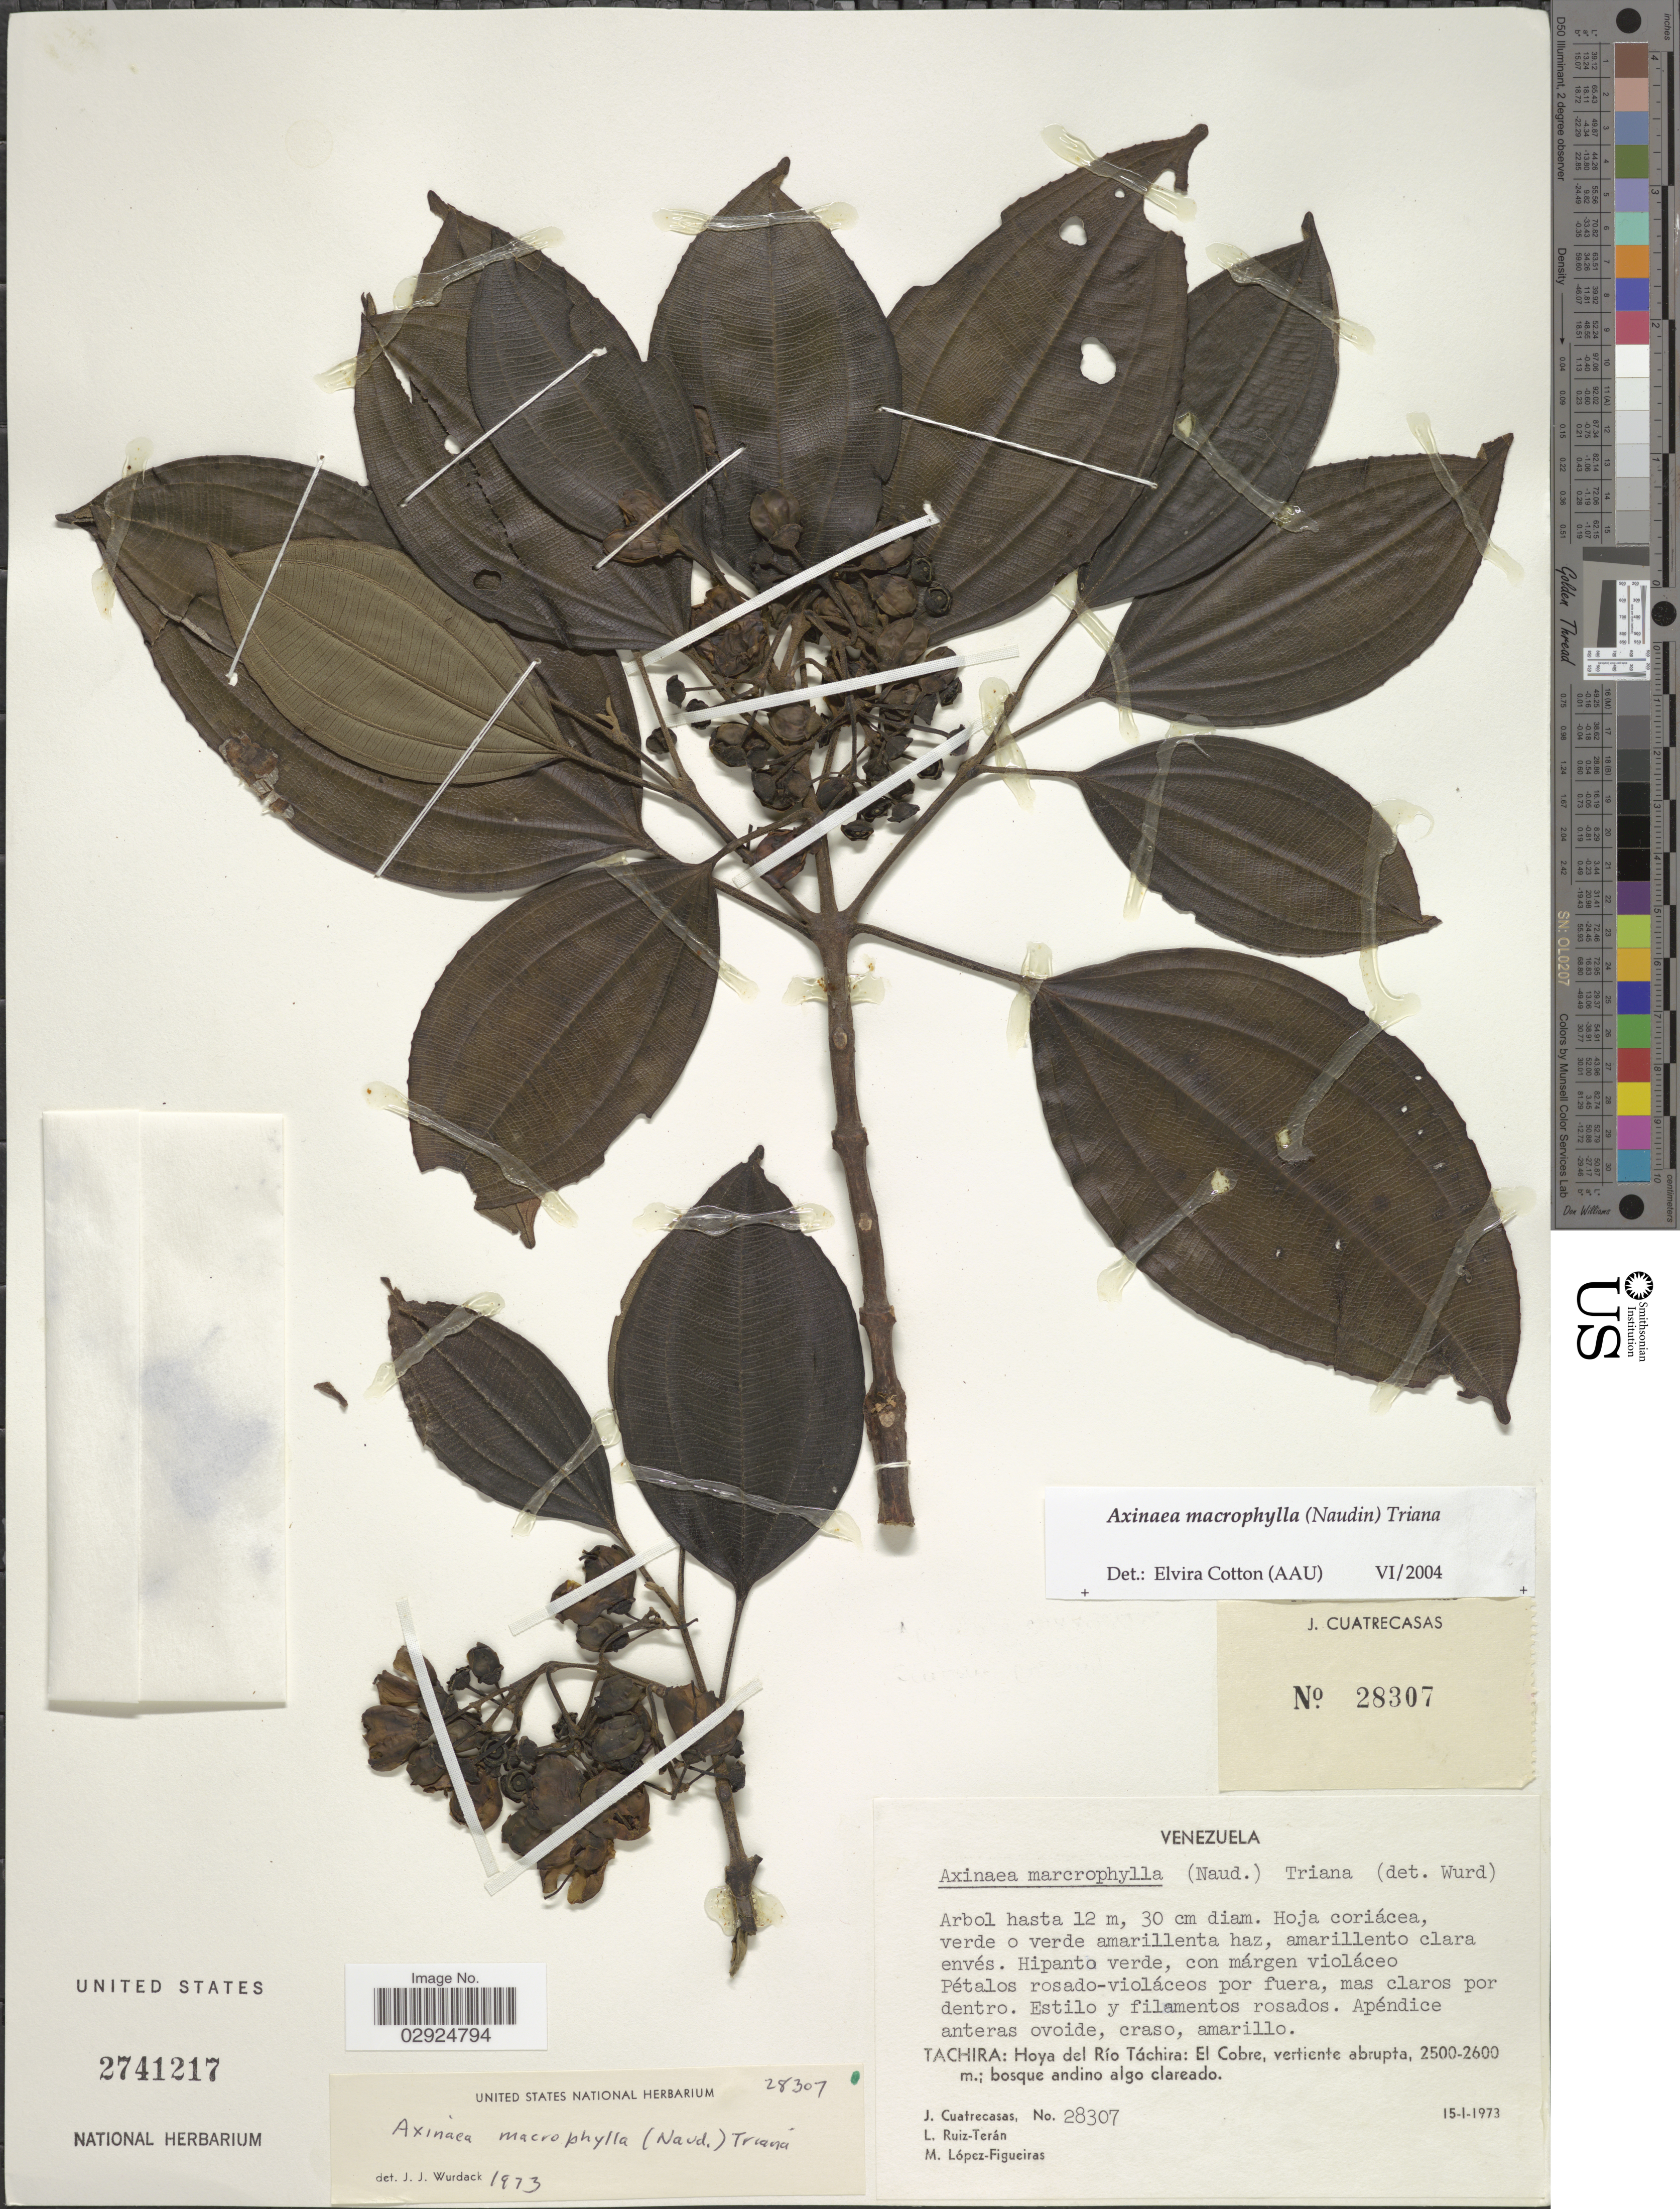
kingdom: Plantae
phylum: Tracheophyta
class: Magnoliopsida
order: Myrtales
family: Melastomataceae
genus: Axinaea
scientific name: Axinaea macrophylla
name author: (Naudin) Triana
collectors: J. Cuatrecasas, L. E. Ruíz-Terán & M. López Figueiras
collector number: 28307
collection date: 1973-01-15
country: Venezuela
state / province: Tachira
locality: Tachira: Hoya del Río Táchira: El Cobre, vertiente abrupta.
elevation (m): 2500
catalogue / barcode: US 2741217